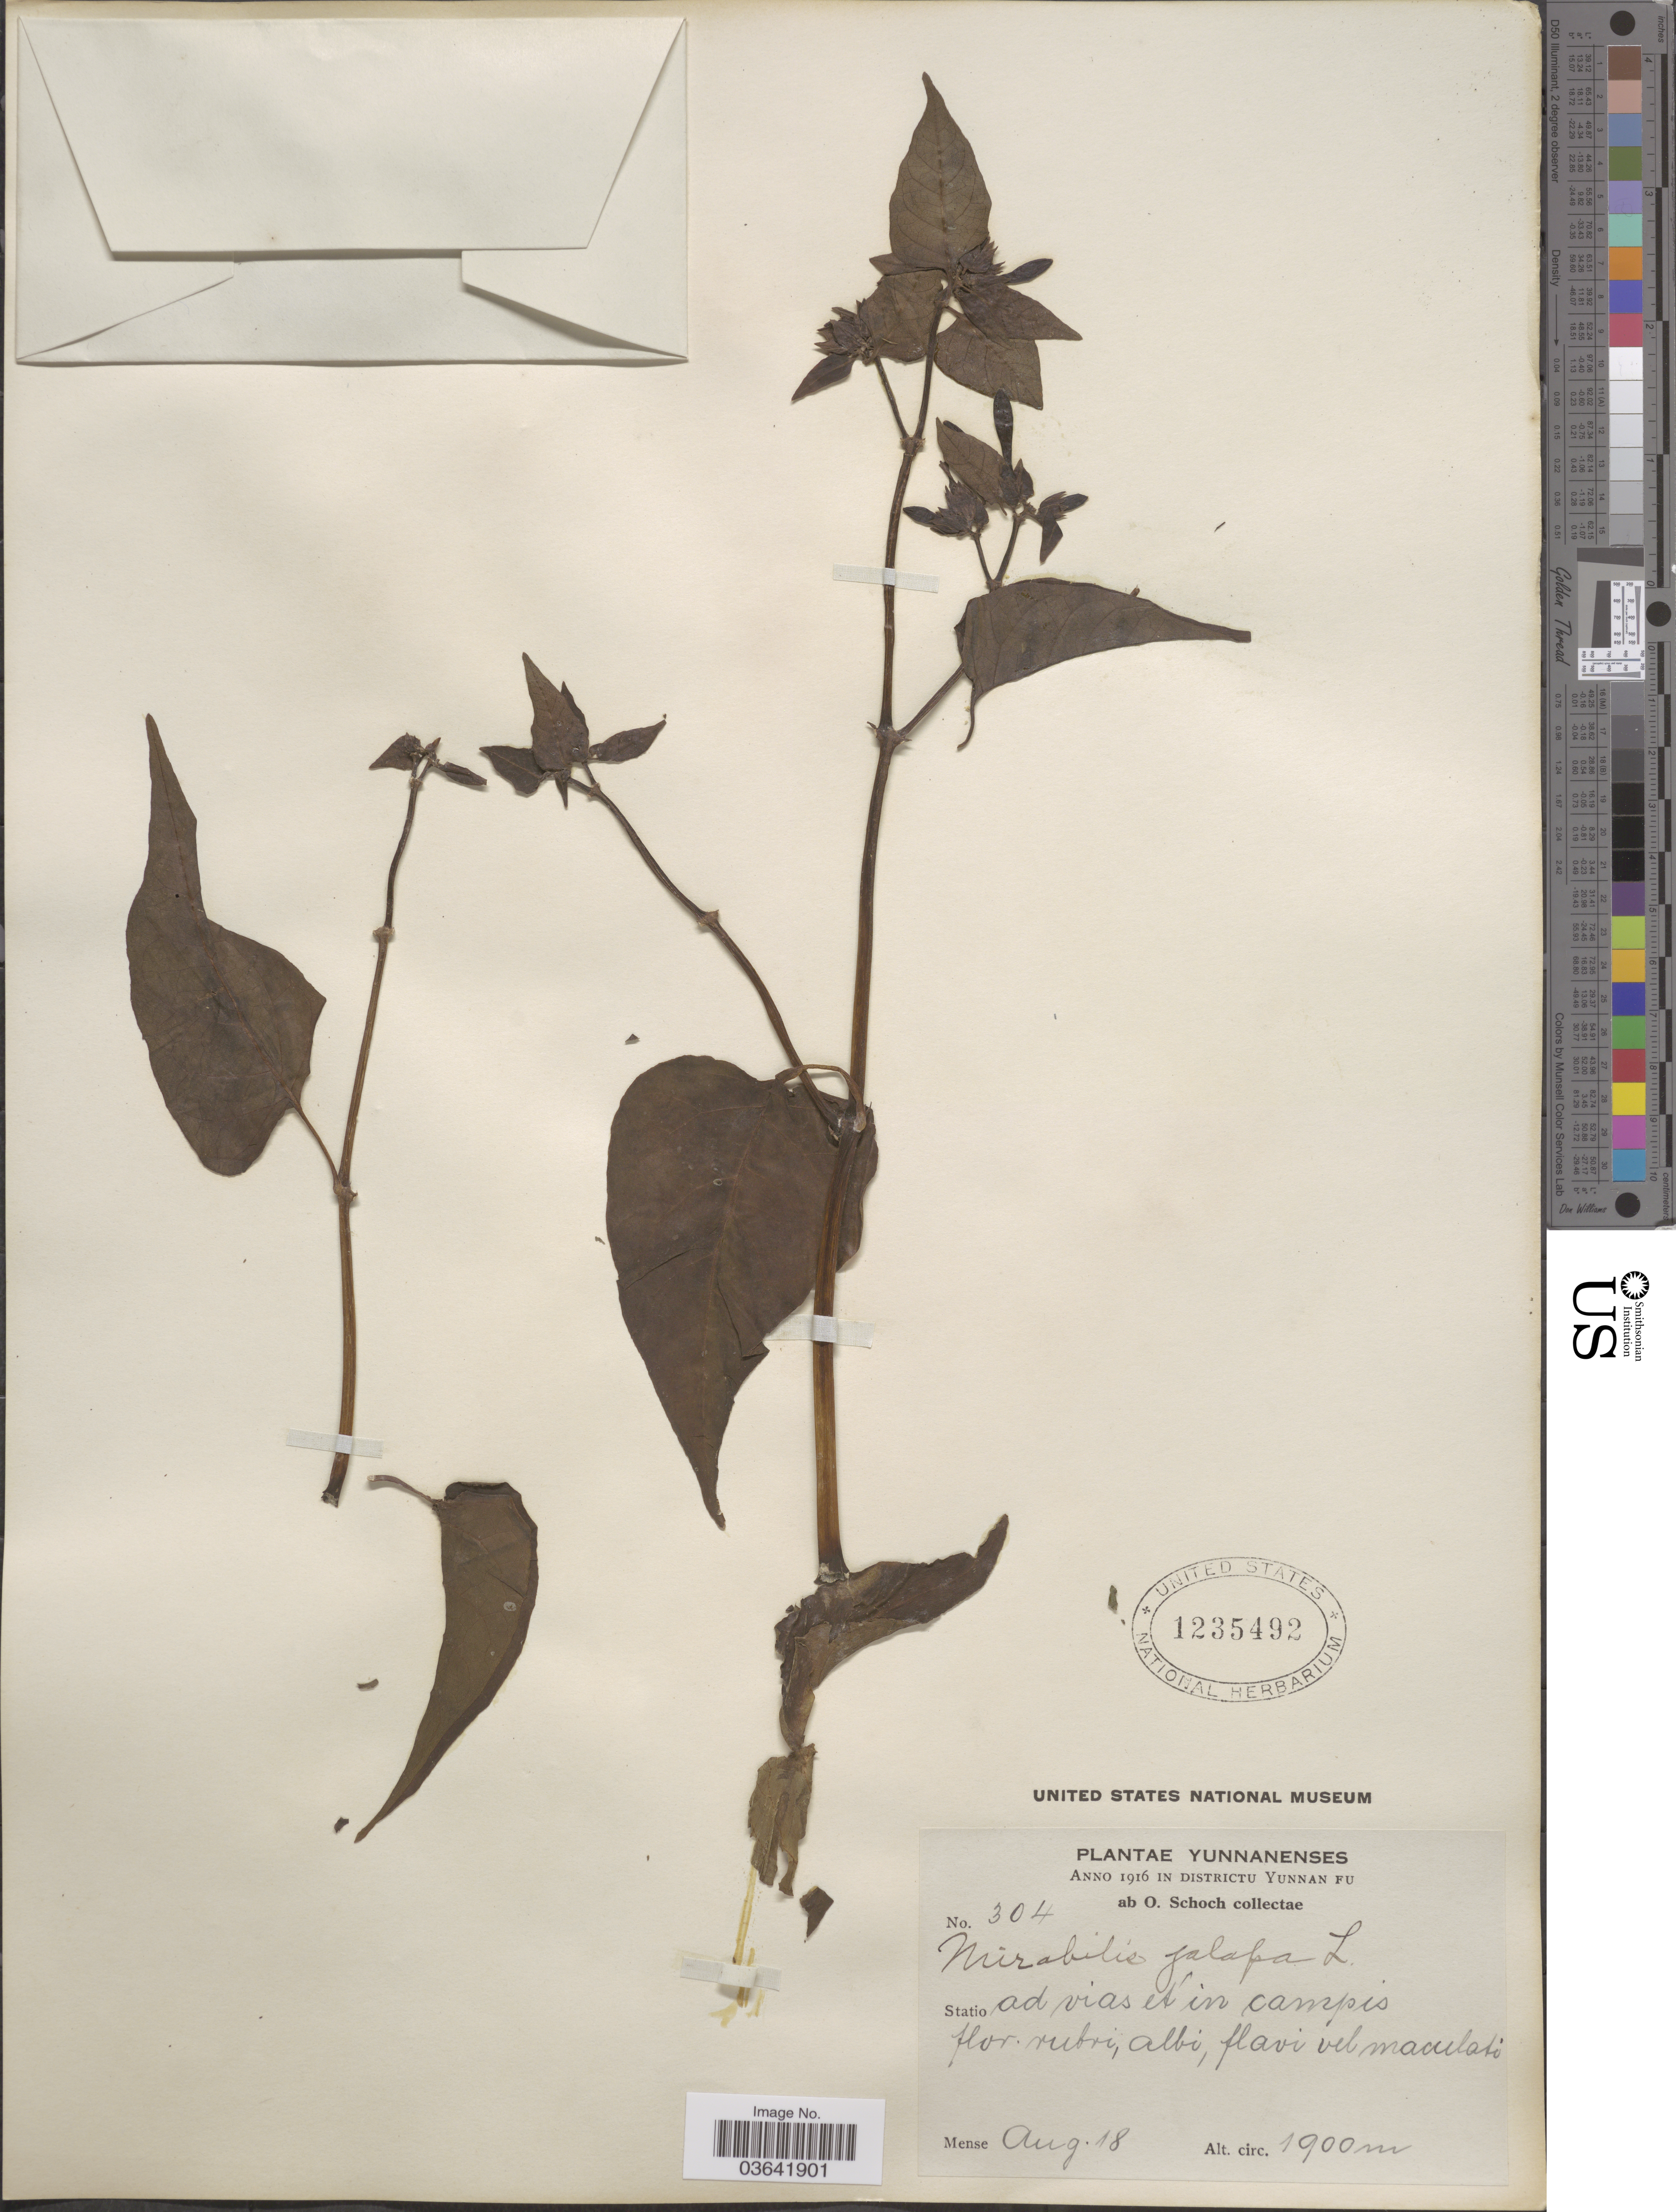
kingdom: Plantae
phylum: Tracheophyta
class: Magnoliopsida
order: Caryophyllales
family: Nyctaginaceae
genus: Mirabilis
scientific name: Mirabilis jalapa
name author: L.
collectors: O. Schoch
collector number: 304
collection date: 1916-08-18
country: China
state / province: Yunnan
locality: Districtu Yunnan Fu. Statio ad vias et in campis.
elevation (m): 1900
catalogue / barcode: US 1235492